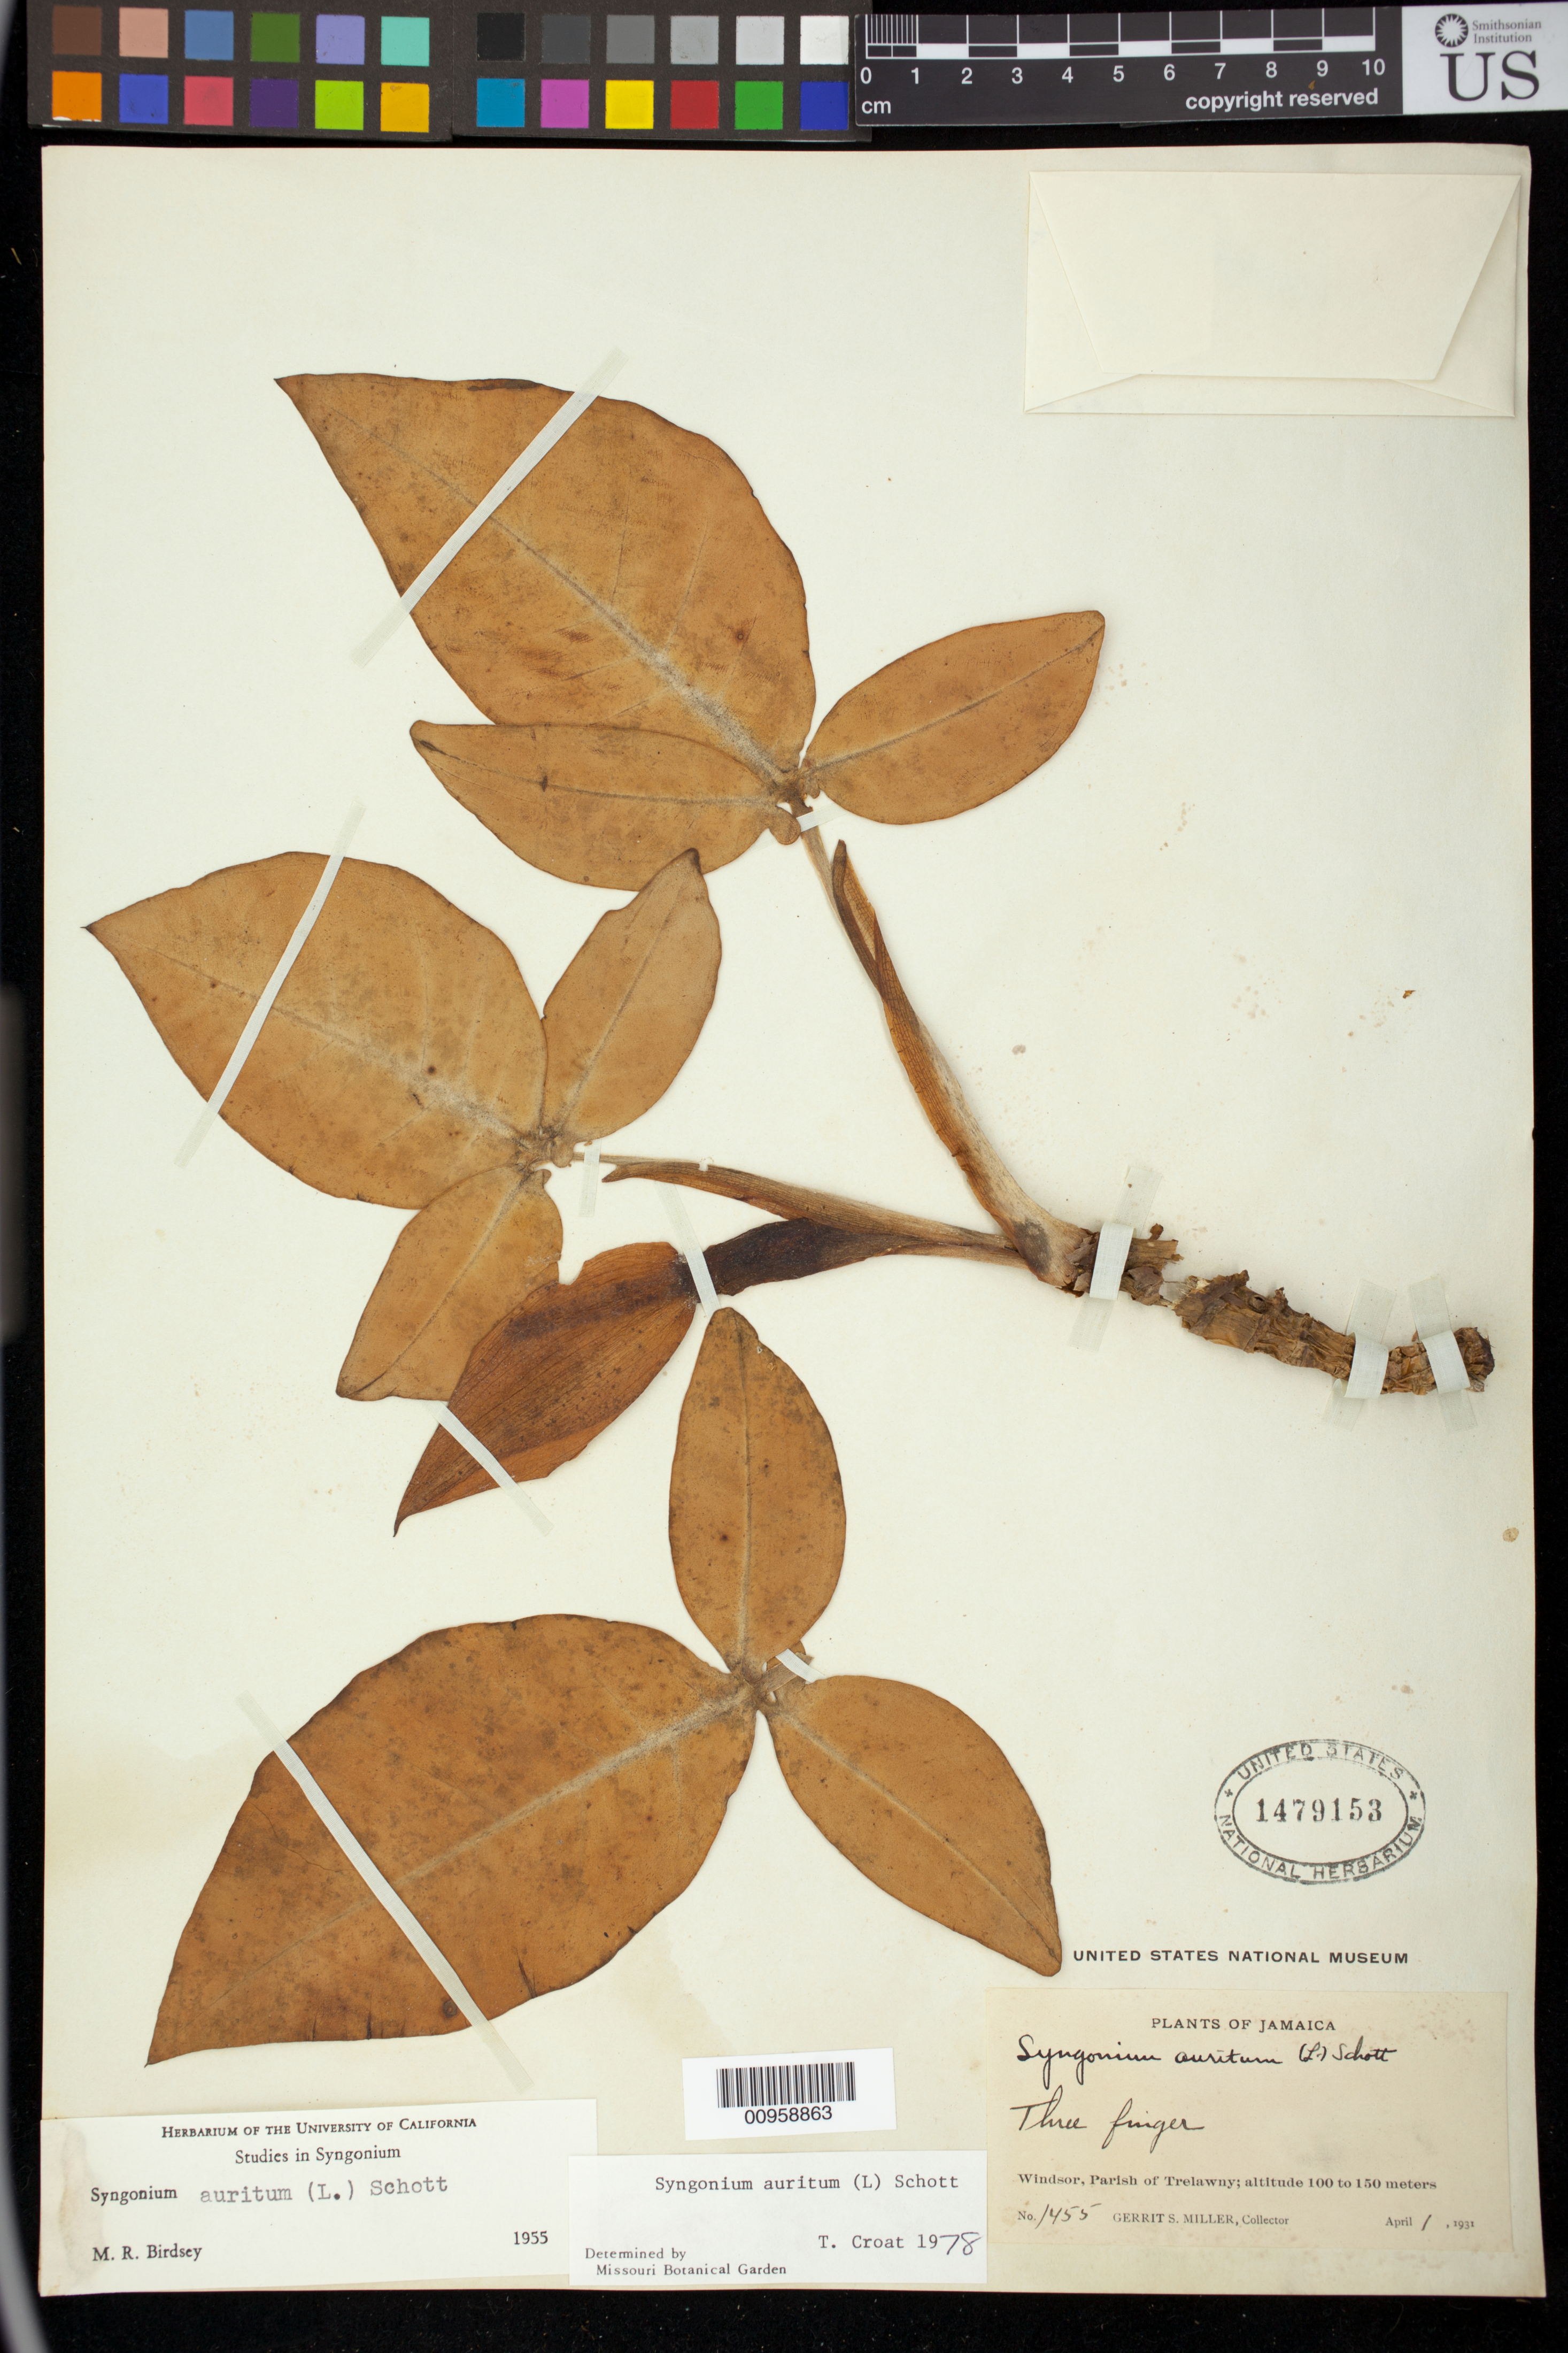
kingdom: Plantae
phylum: Tracheophyta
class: Liliopsida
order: Alismatales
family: Araceae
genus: Syngonium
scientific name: Syngonium auritum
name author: (L.) Schott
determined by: Croat, Thomas B., Missouri Botanical Garden (MO)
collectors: G. S. Miller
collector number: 1455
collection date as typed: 01 Apr 1931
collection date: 1931-04-01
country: Jamaica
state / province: Trelawny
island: Jamaica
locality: Windsor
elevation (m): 100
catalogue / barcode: US 1479153